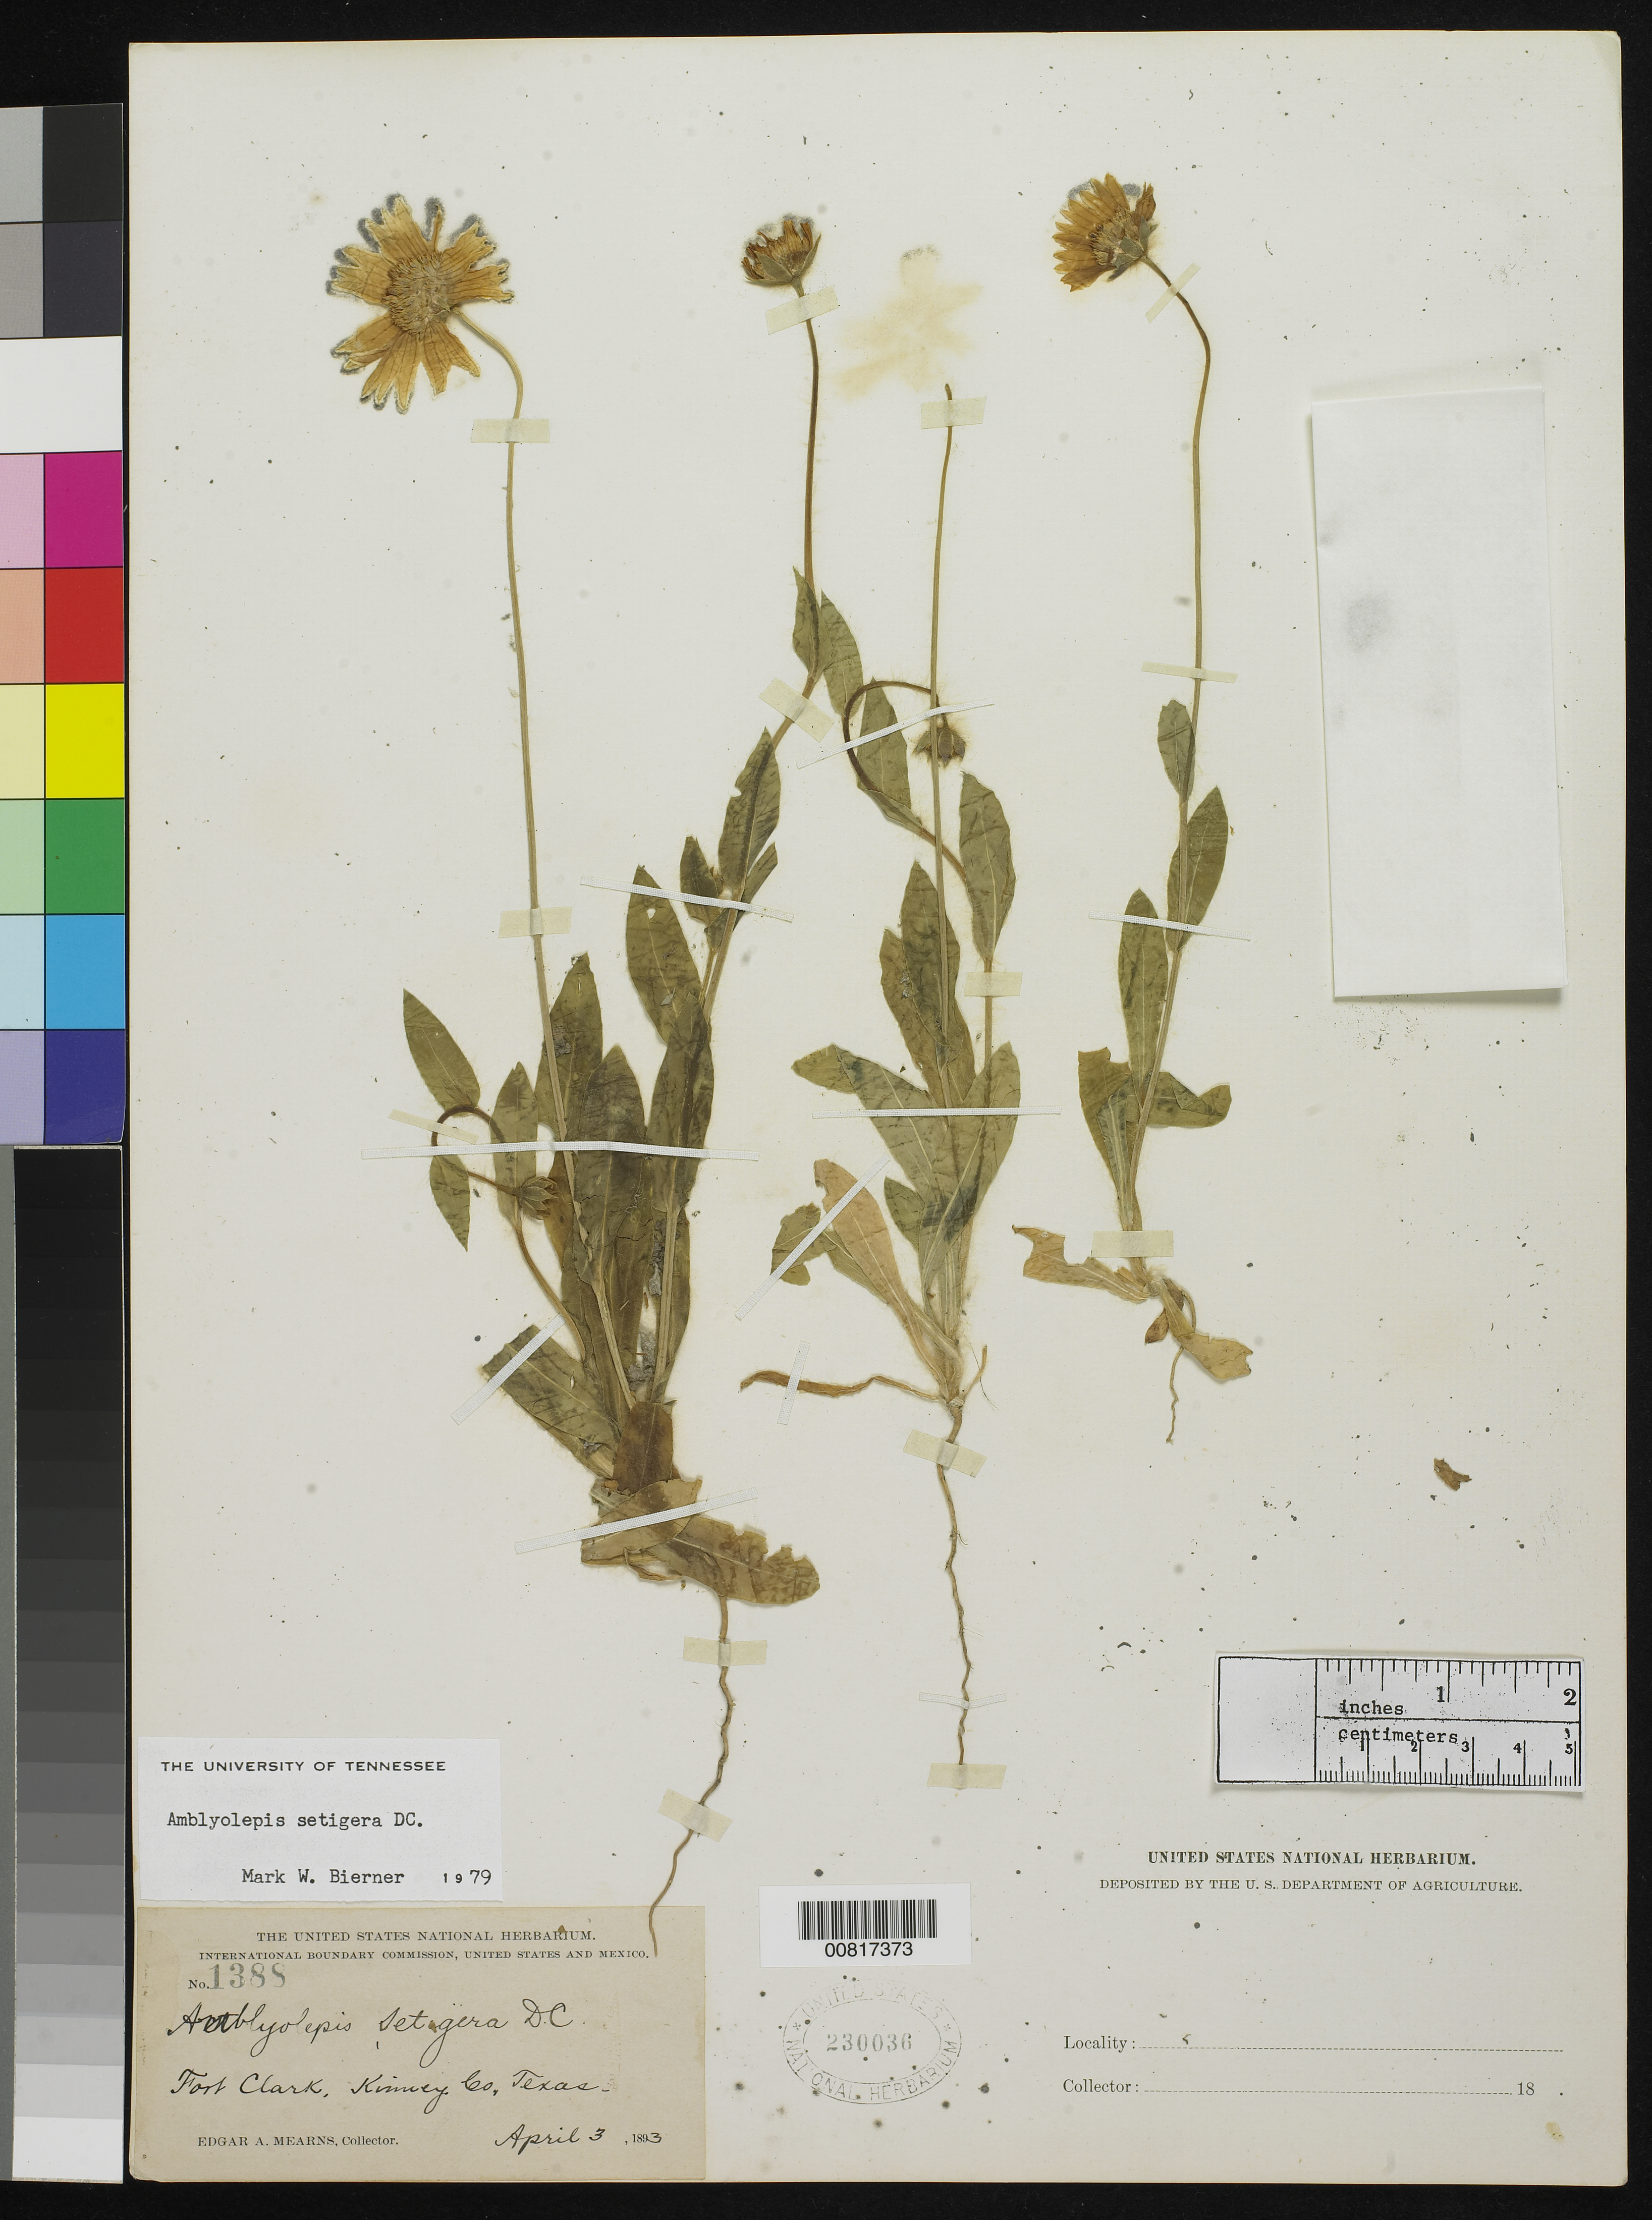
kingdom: Plantae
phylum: Tracheophyta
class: Magnoliopsida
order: Asterales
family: Asteraceae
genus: Amblyolepis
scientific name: Amblyolepis setigera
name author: DC.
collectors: E. A. Mearns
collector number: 1388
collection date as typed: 03 Apr 1893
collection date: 1893-04-03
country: United States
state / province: Texas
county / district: Kinney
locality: Fort Clark, Kinney County, Texas.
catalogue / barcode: US 230036